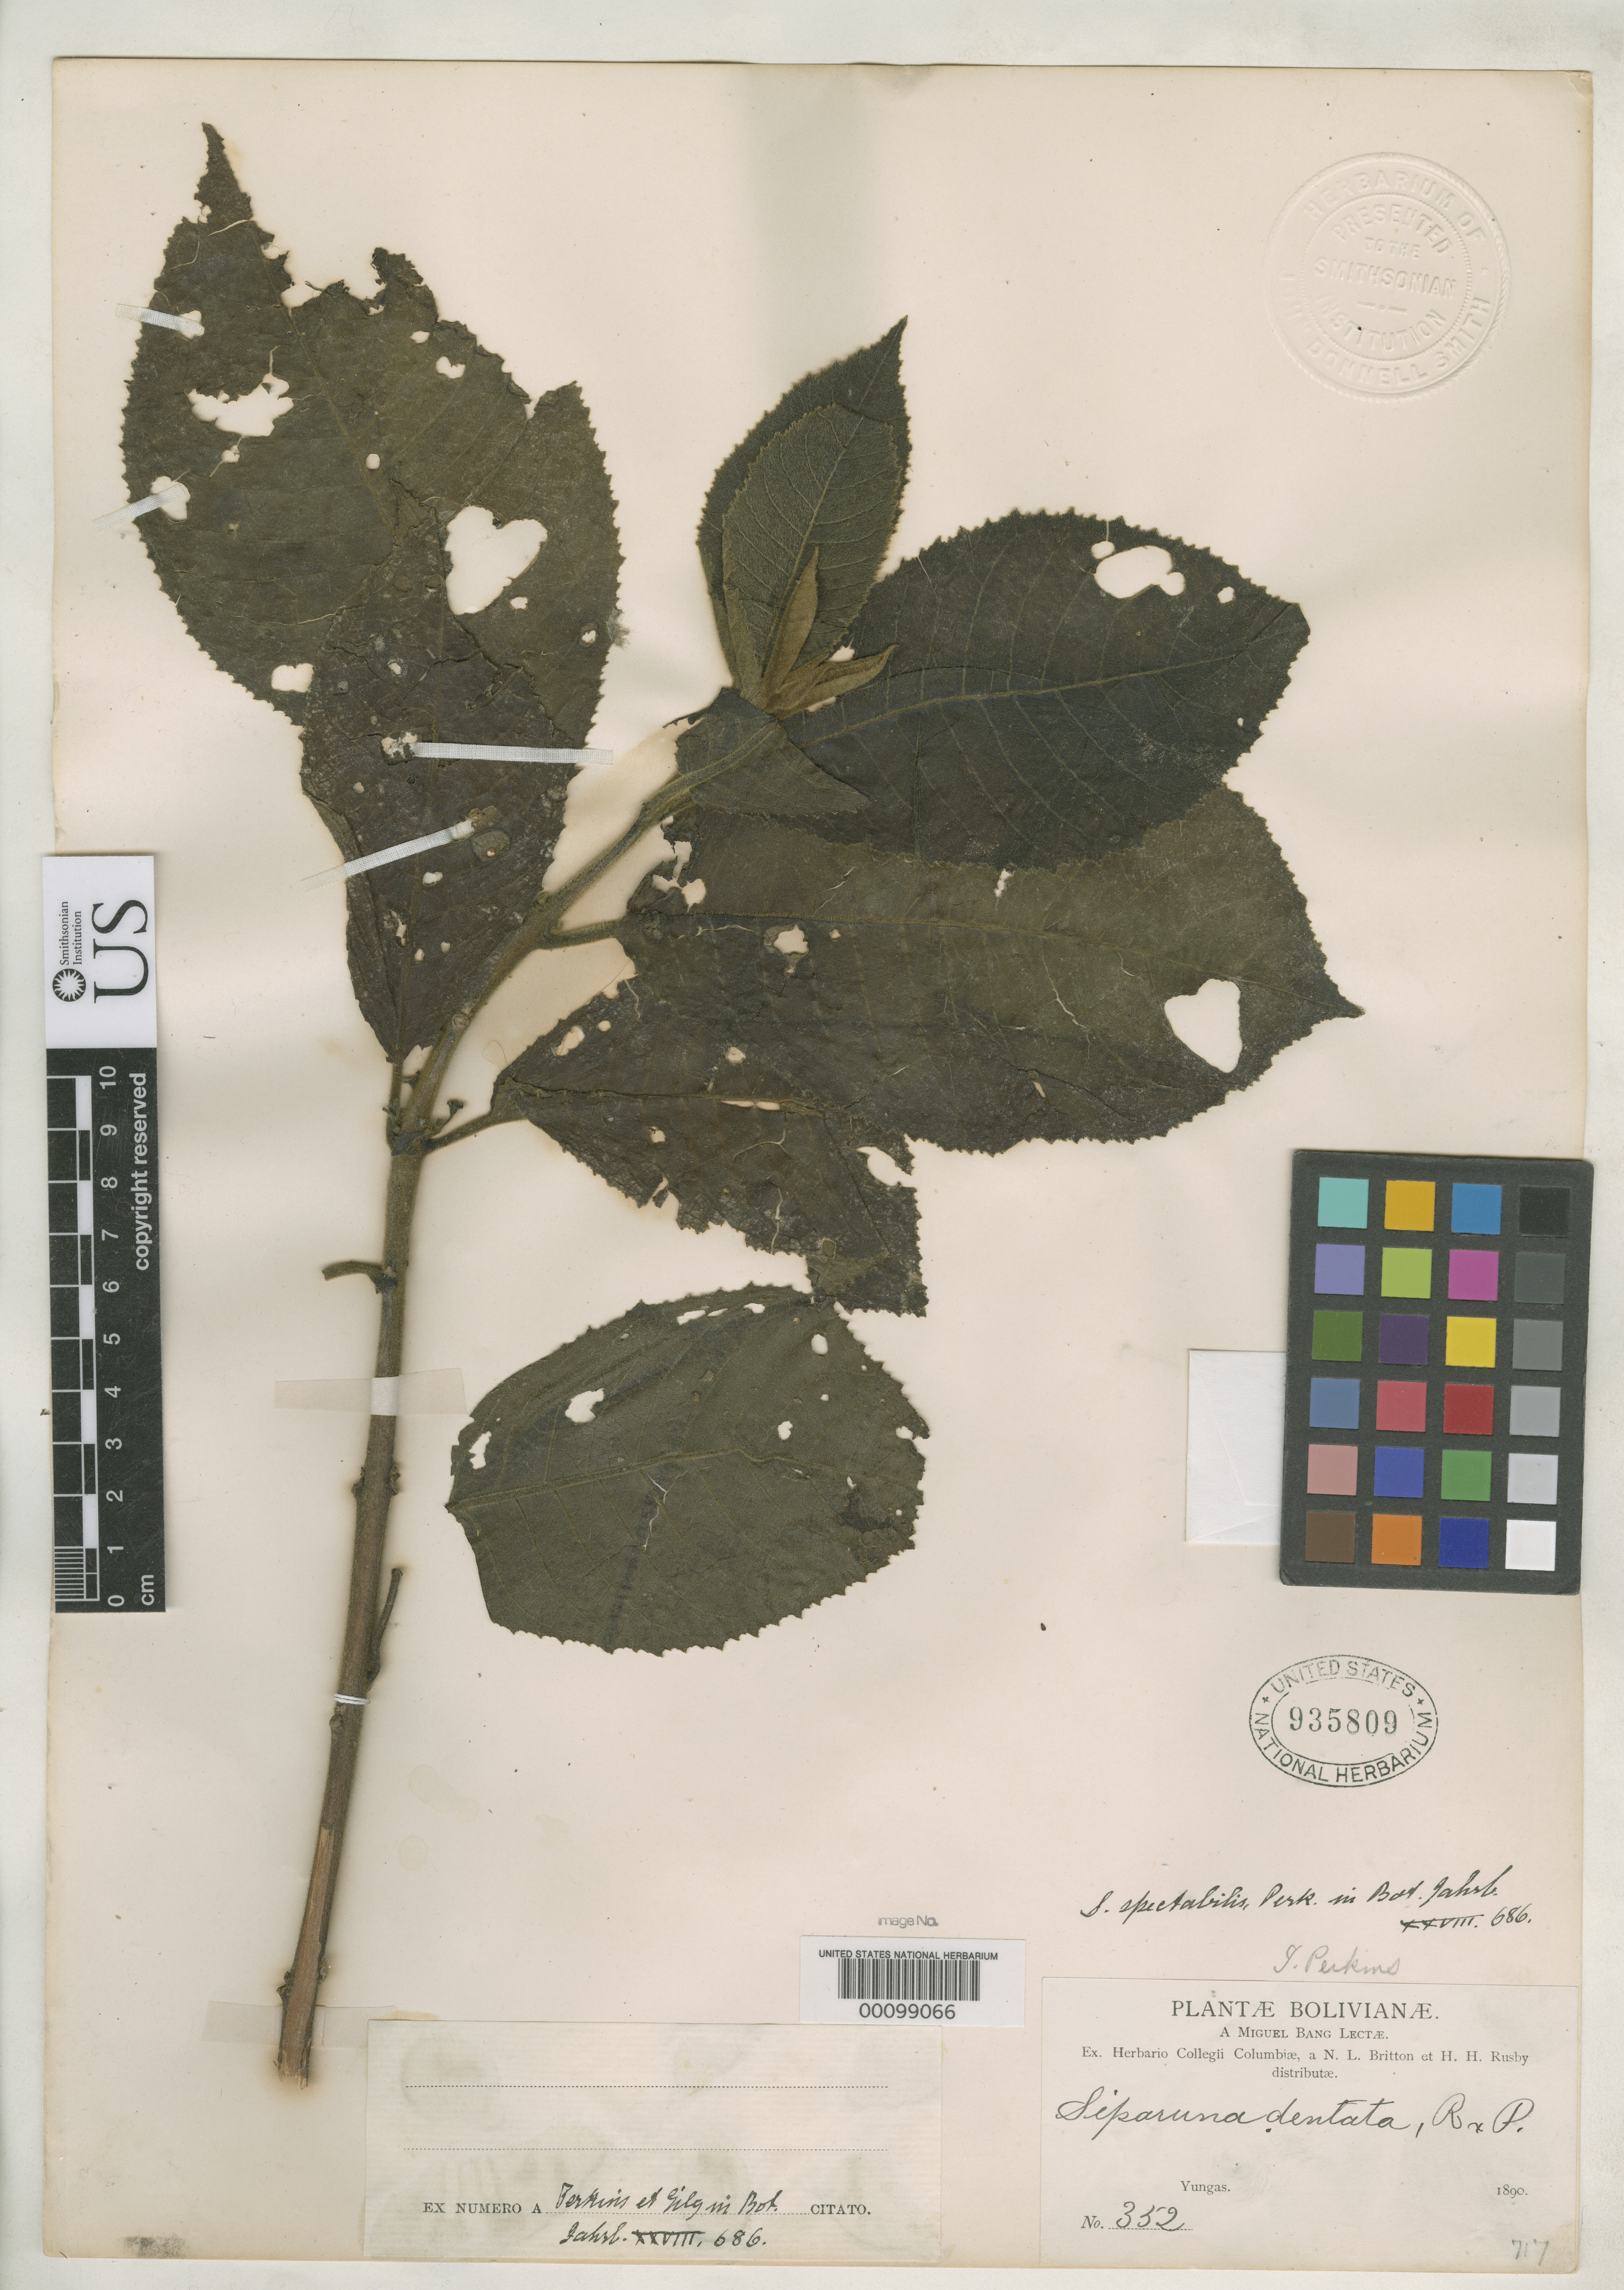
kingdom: Plantae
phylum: Tracheophyta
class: Magnoliopsida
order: Laurales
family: Siparunaceae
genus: Siparuna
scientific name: Siparuna spectabilis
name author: Perkins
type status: Isotype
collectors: M. Bang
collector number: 352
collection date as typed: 1890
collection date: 1890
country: Bolivia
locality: Yungas.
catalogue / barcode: US 935809